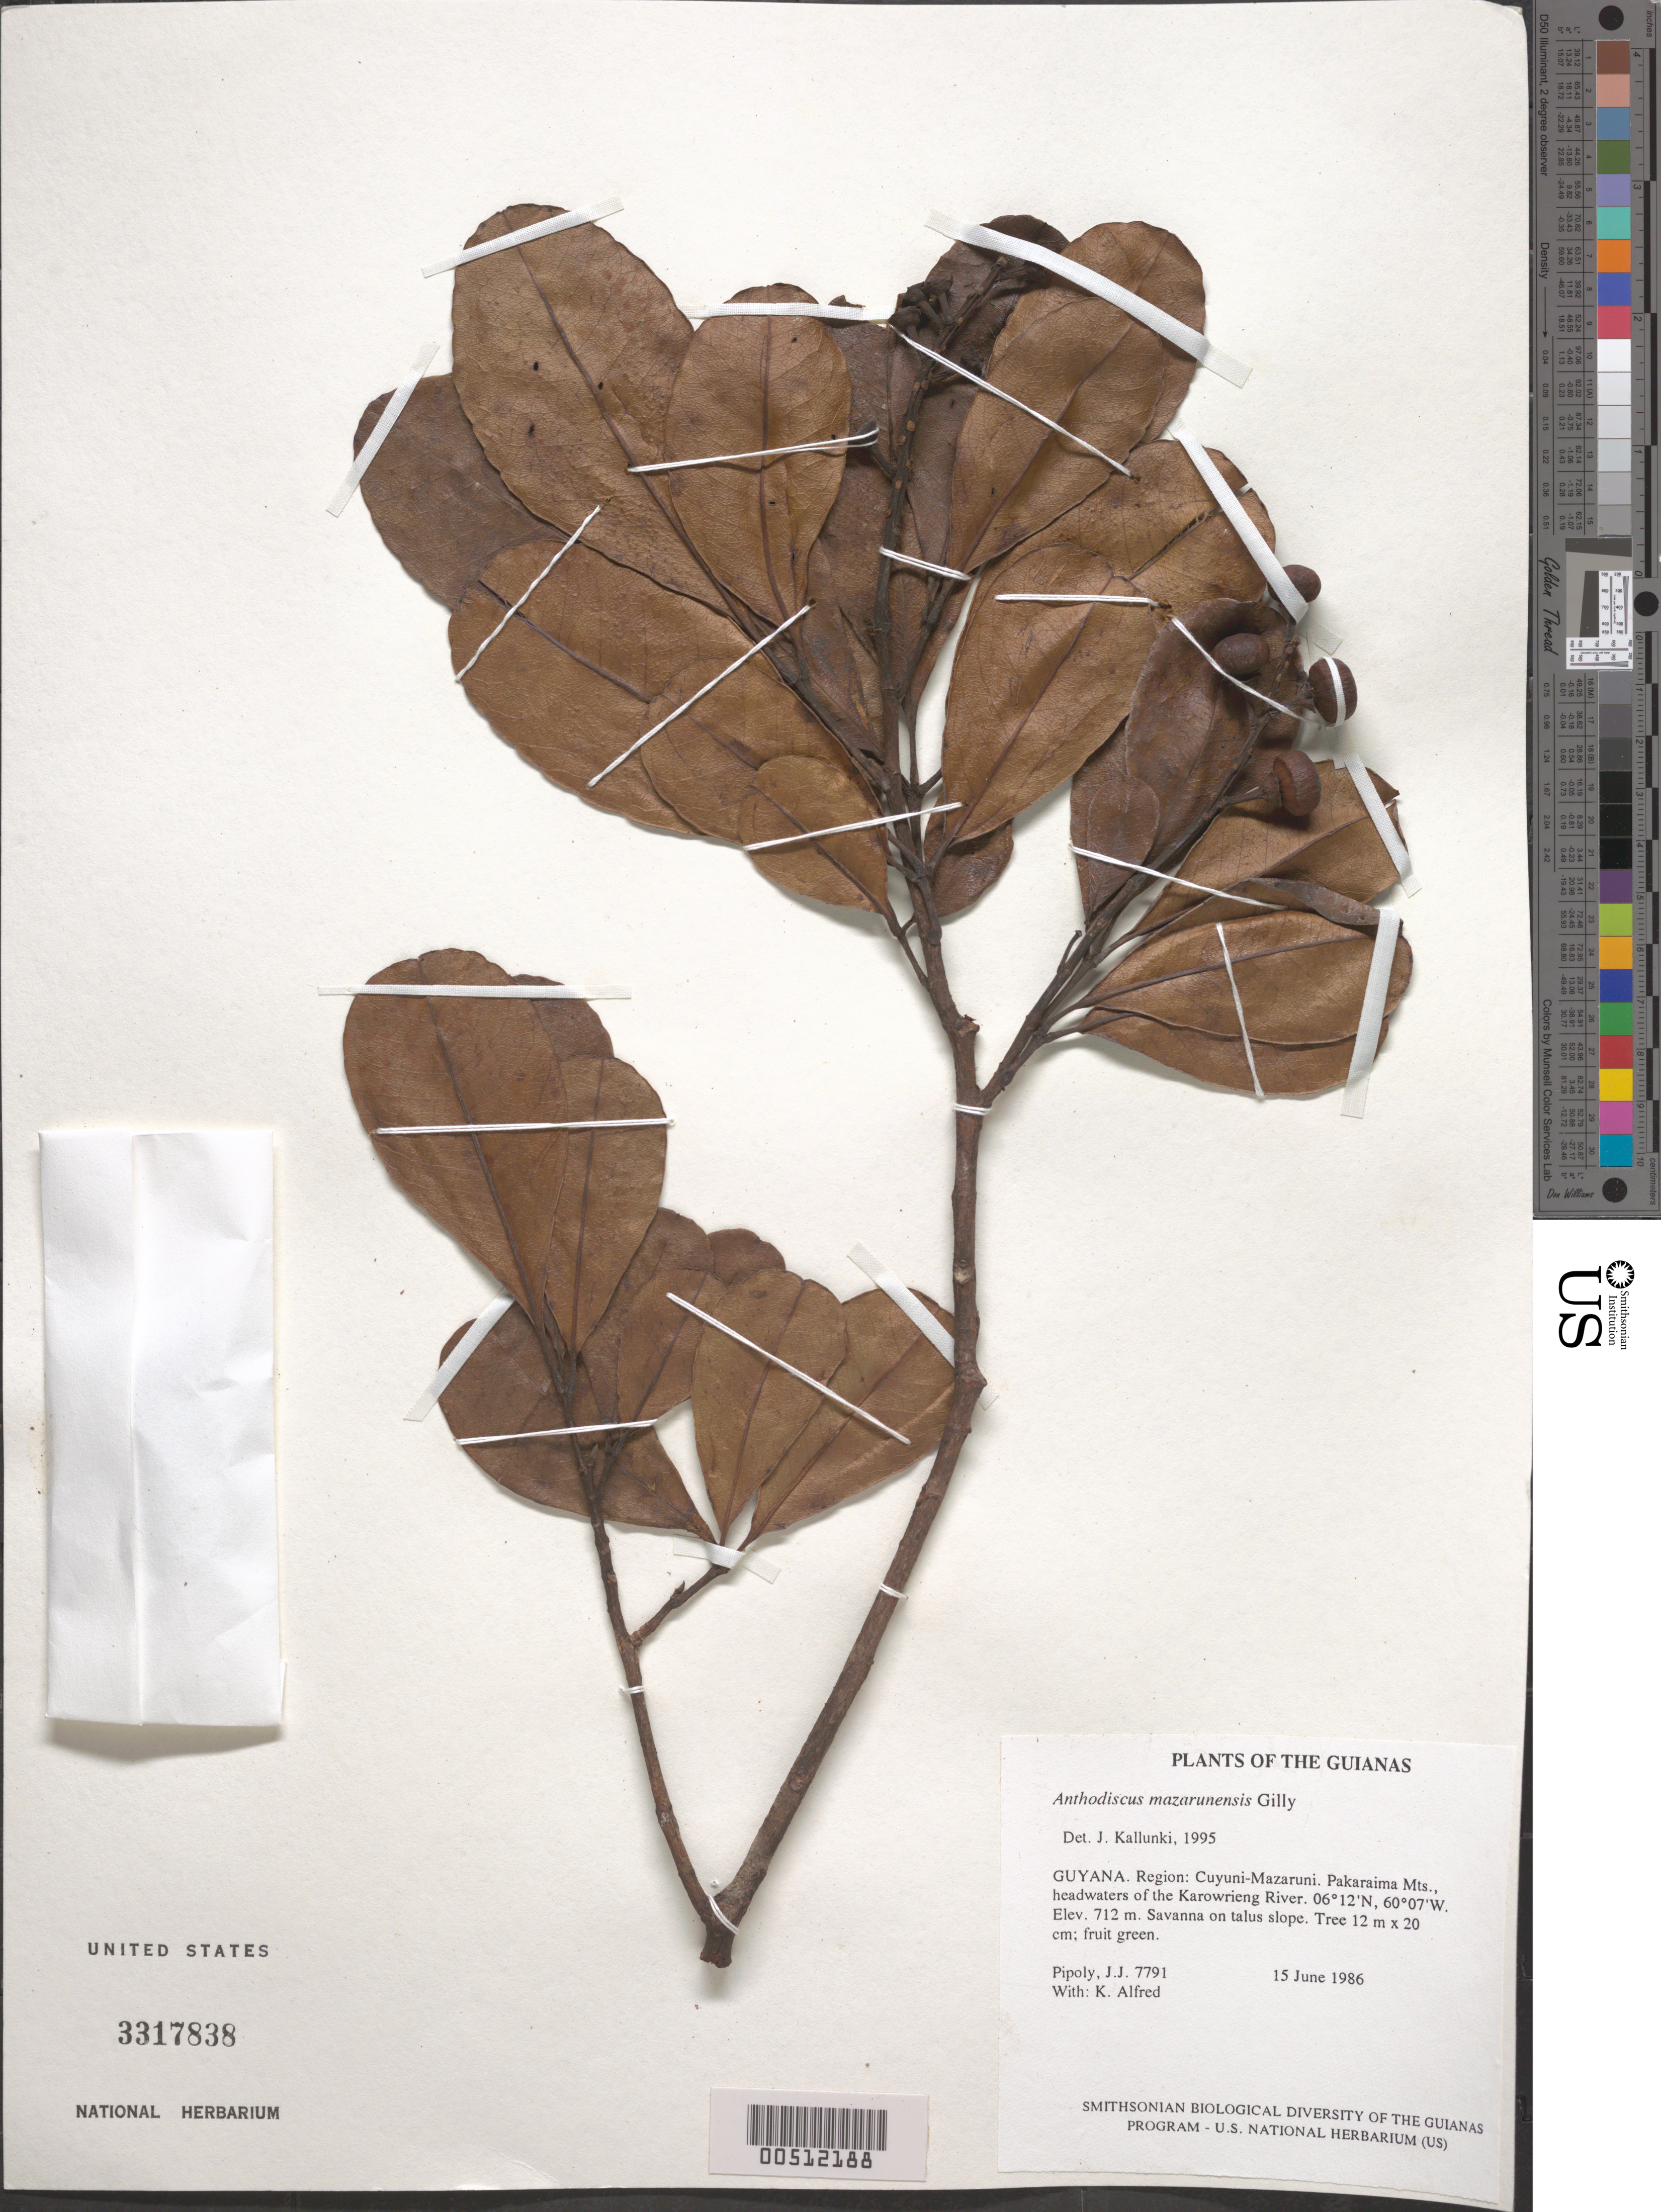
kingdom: Plantae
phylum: Tracheophyta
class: Magnoliopsida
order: Malpighiales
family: Caryocaraceae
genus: Anthodiscus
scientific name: Anthodiscus mazarunensis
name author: Gilly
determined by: Kallunki, Jacquelyn A.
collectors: J. J. Pipoly & K. Alfred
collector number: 7791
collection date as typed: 15 June 1986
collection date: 1986-06-15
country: Guyana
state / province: Cuyuni-Mazaruni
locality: Pakaraima Mts., headwaters of the Karowrieng River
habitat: Savanna on talus slope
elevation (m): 712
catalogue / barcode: US 3317838